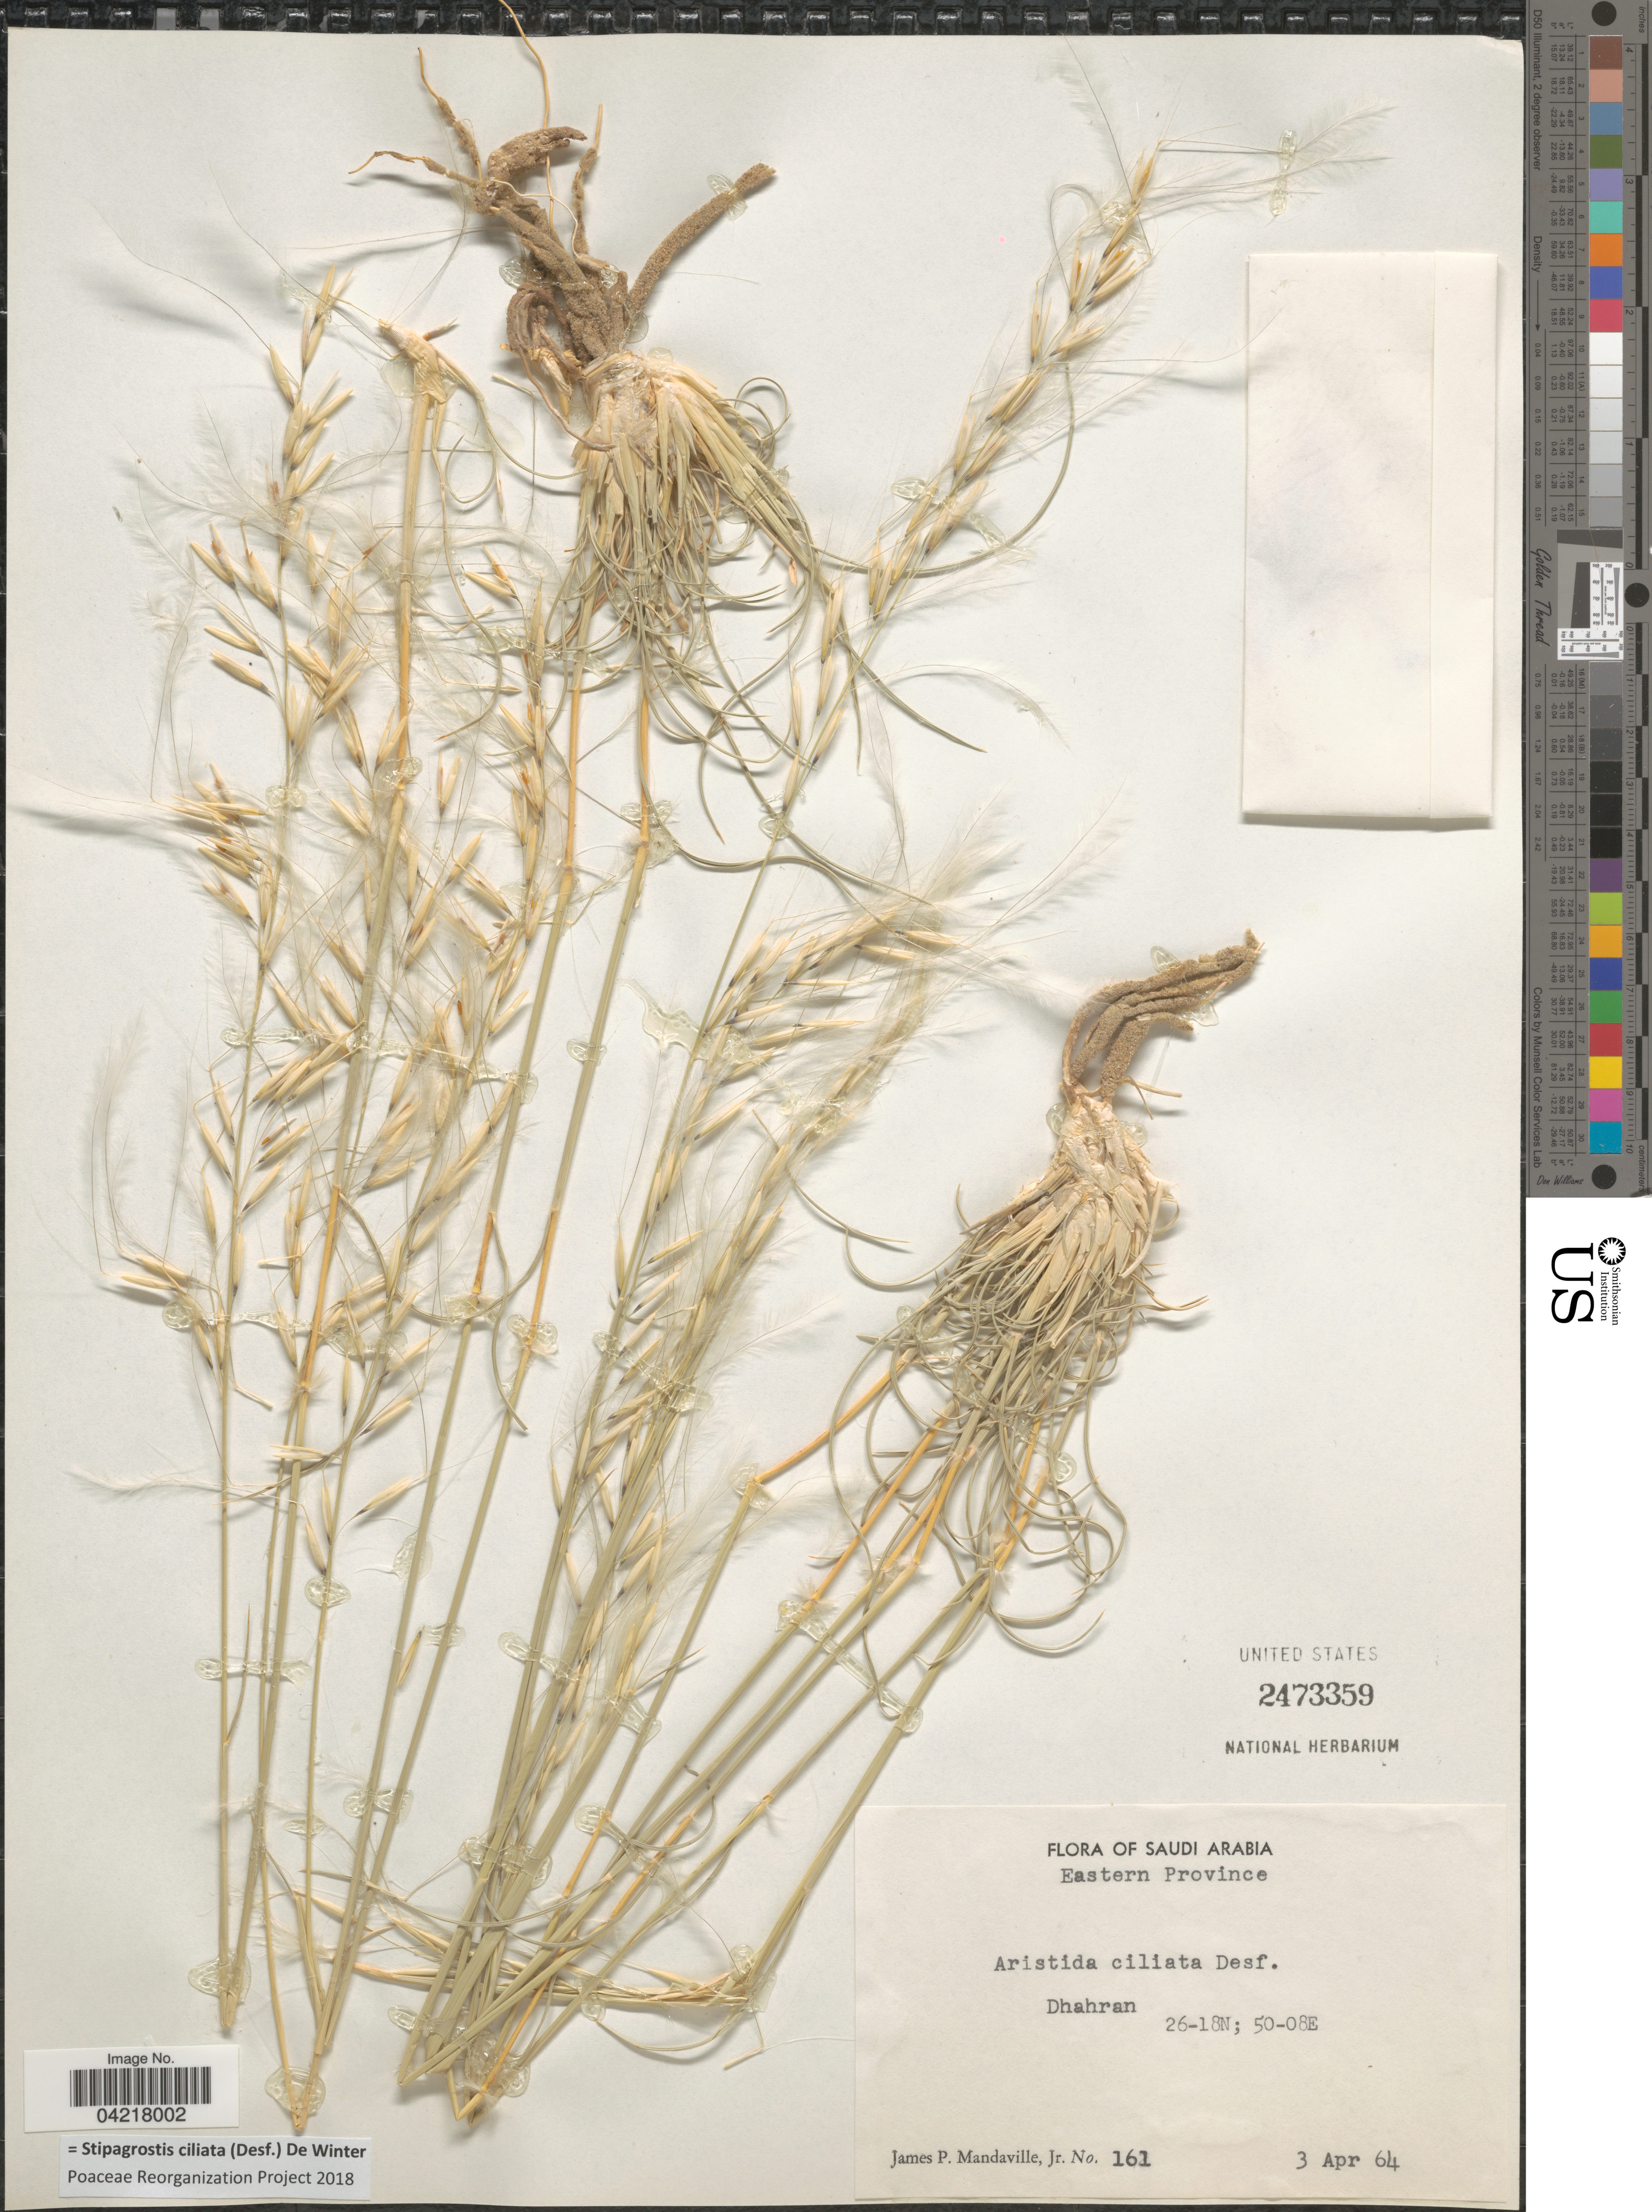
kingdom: Plantae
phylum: Tracheophyta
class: Liliopsida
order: Poales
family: Poaceae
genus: Stipagrostis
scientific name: Stipagrostis ciliata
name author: (Desf.) De Winter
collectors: J. Mandaville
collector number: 161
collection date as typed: Transcribed d/m/y: 3/4/64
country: Saudi Arabia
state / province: Ash Sharqiyah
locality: Eastern Province. Dhahran.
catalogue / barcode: US 2473359